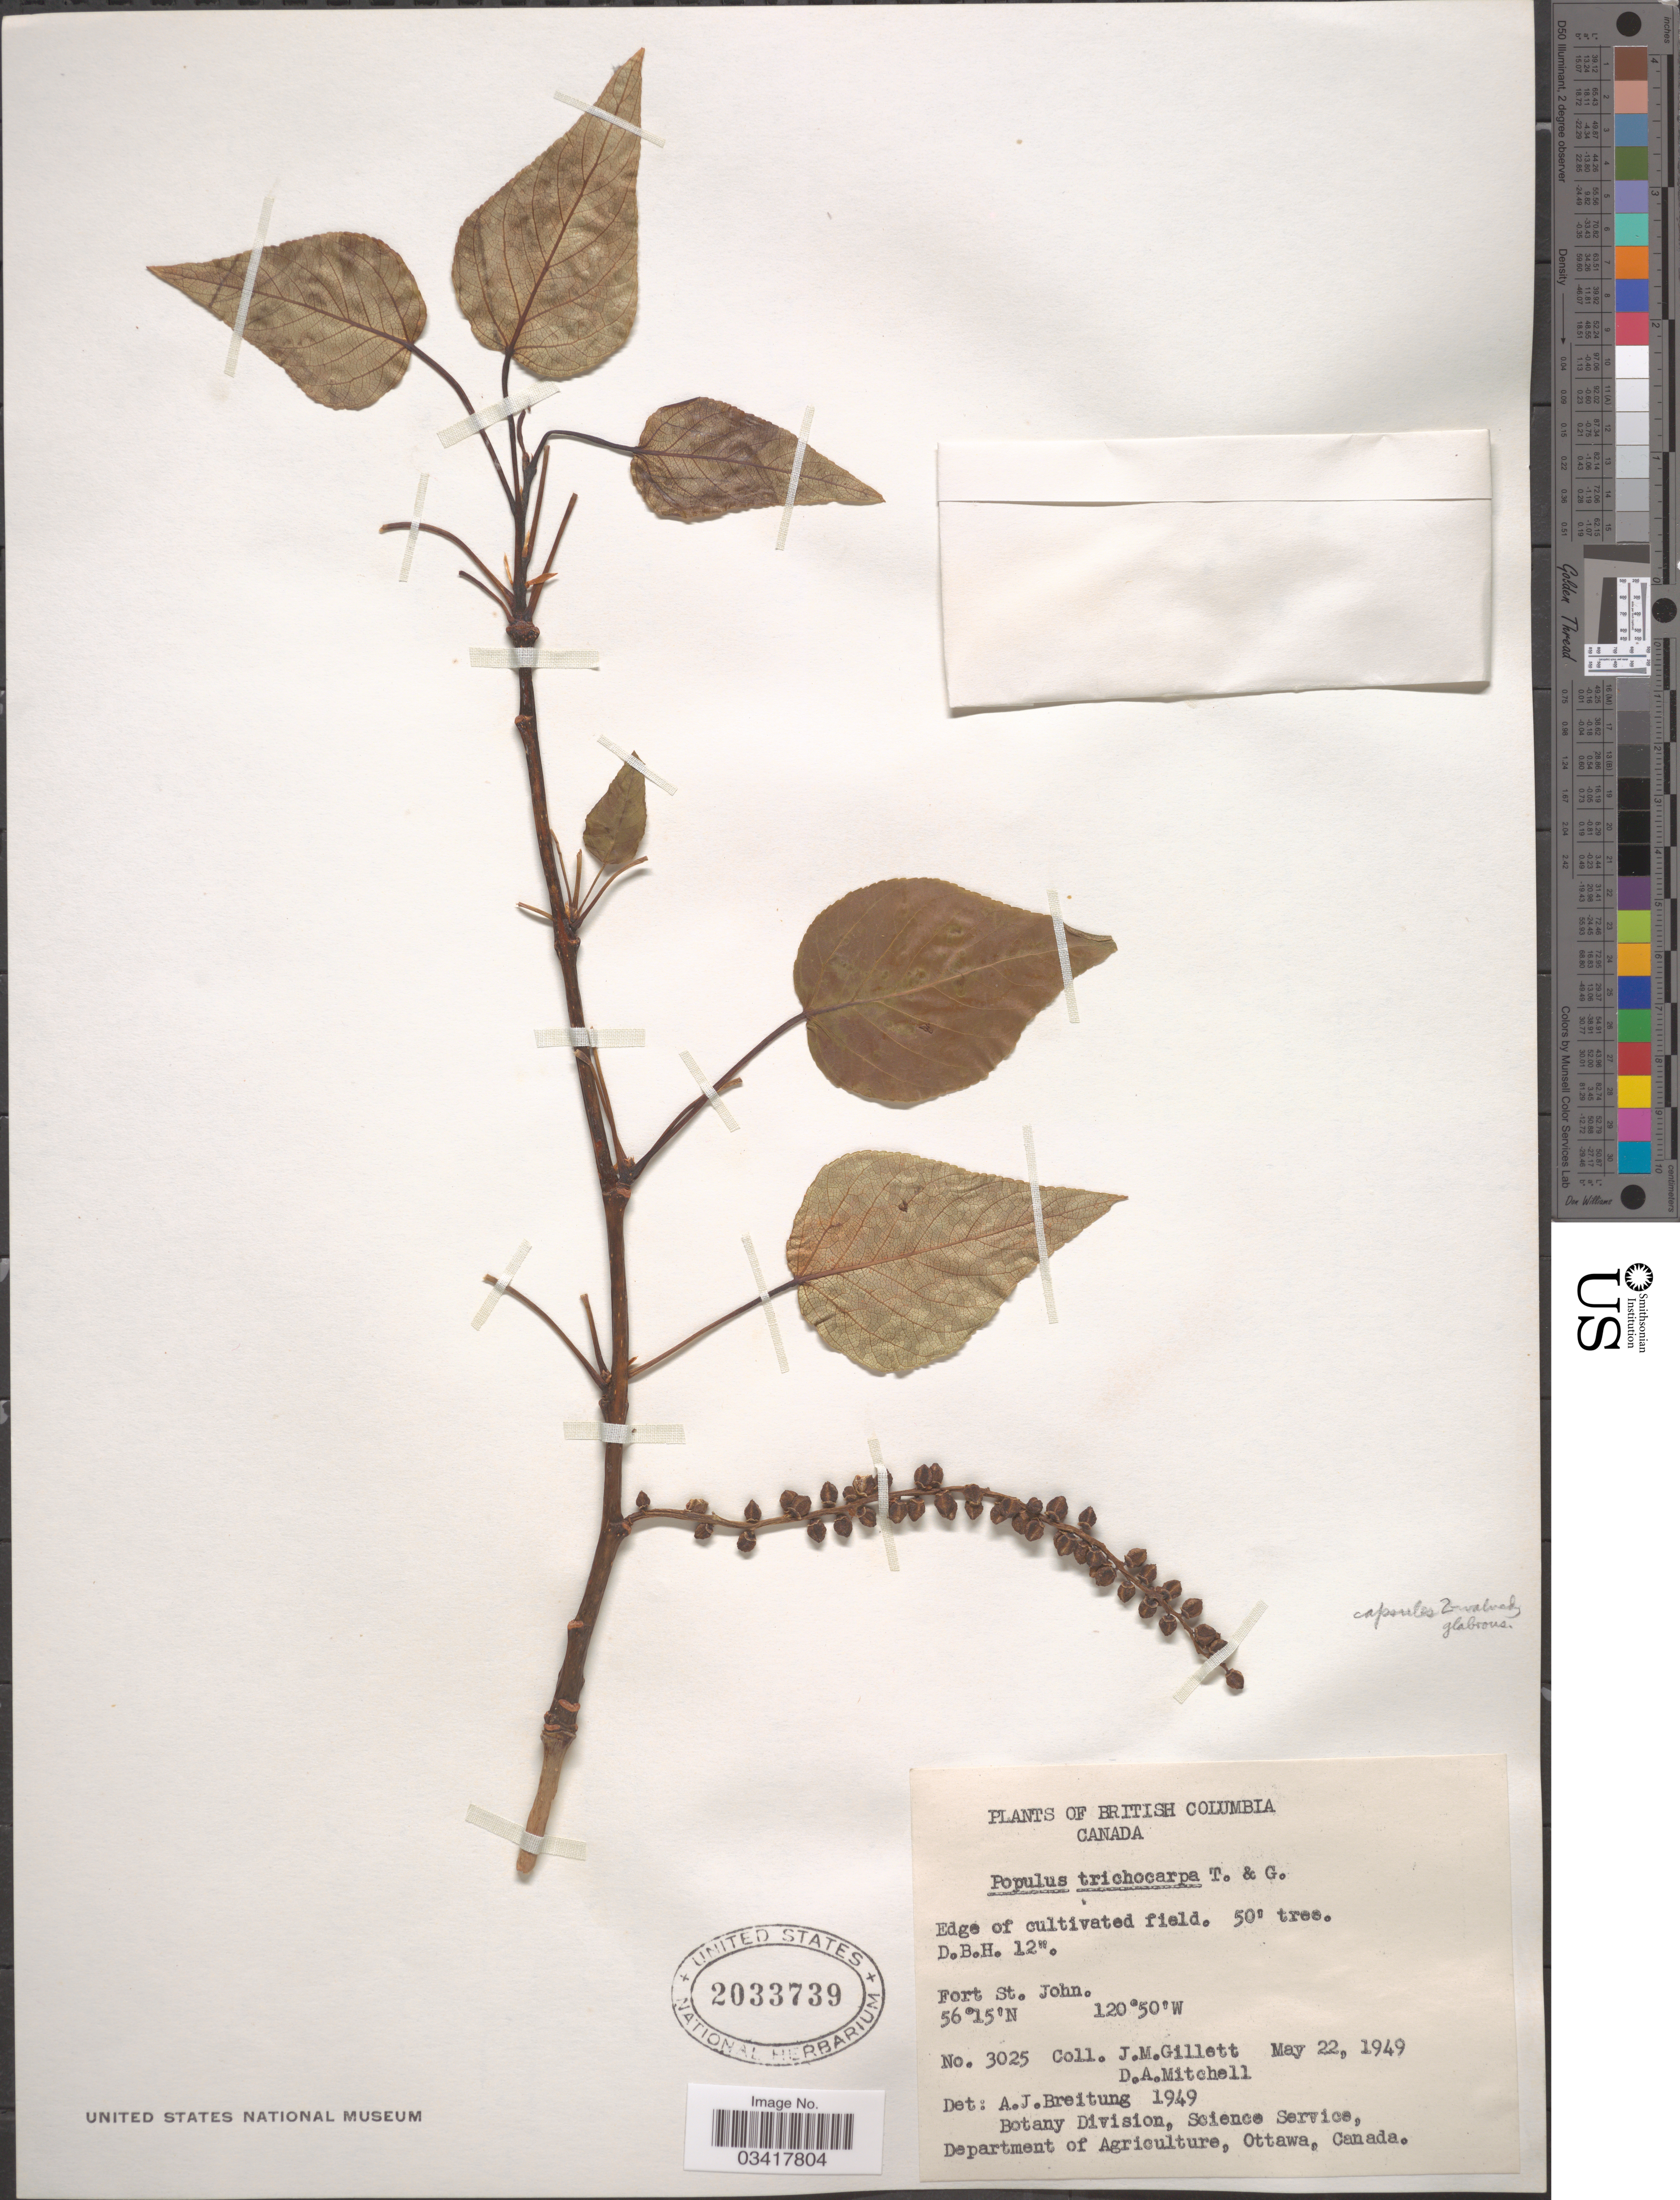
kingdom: Plantae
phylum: Tracheophyta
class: Magnoliopsida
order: Malpighiales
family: Salicaceae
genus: Populus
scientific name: Populus trichocarpa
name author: Torr. & A. Gray ex W. Hook.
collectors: J. M. Gillett & D. Mitchell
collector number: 3025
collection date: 1949-05-22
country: Canada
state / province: British Columbia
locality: Edge of cultivated field. Fort. St. John.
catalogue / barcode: US 2033739